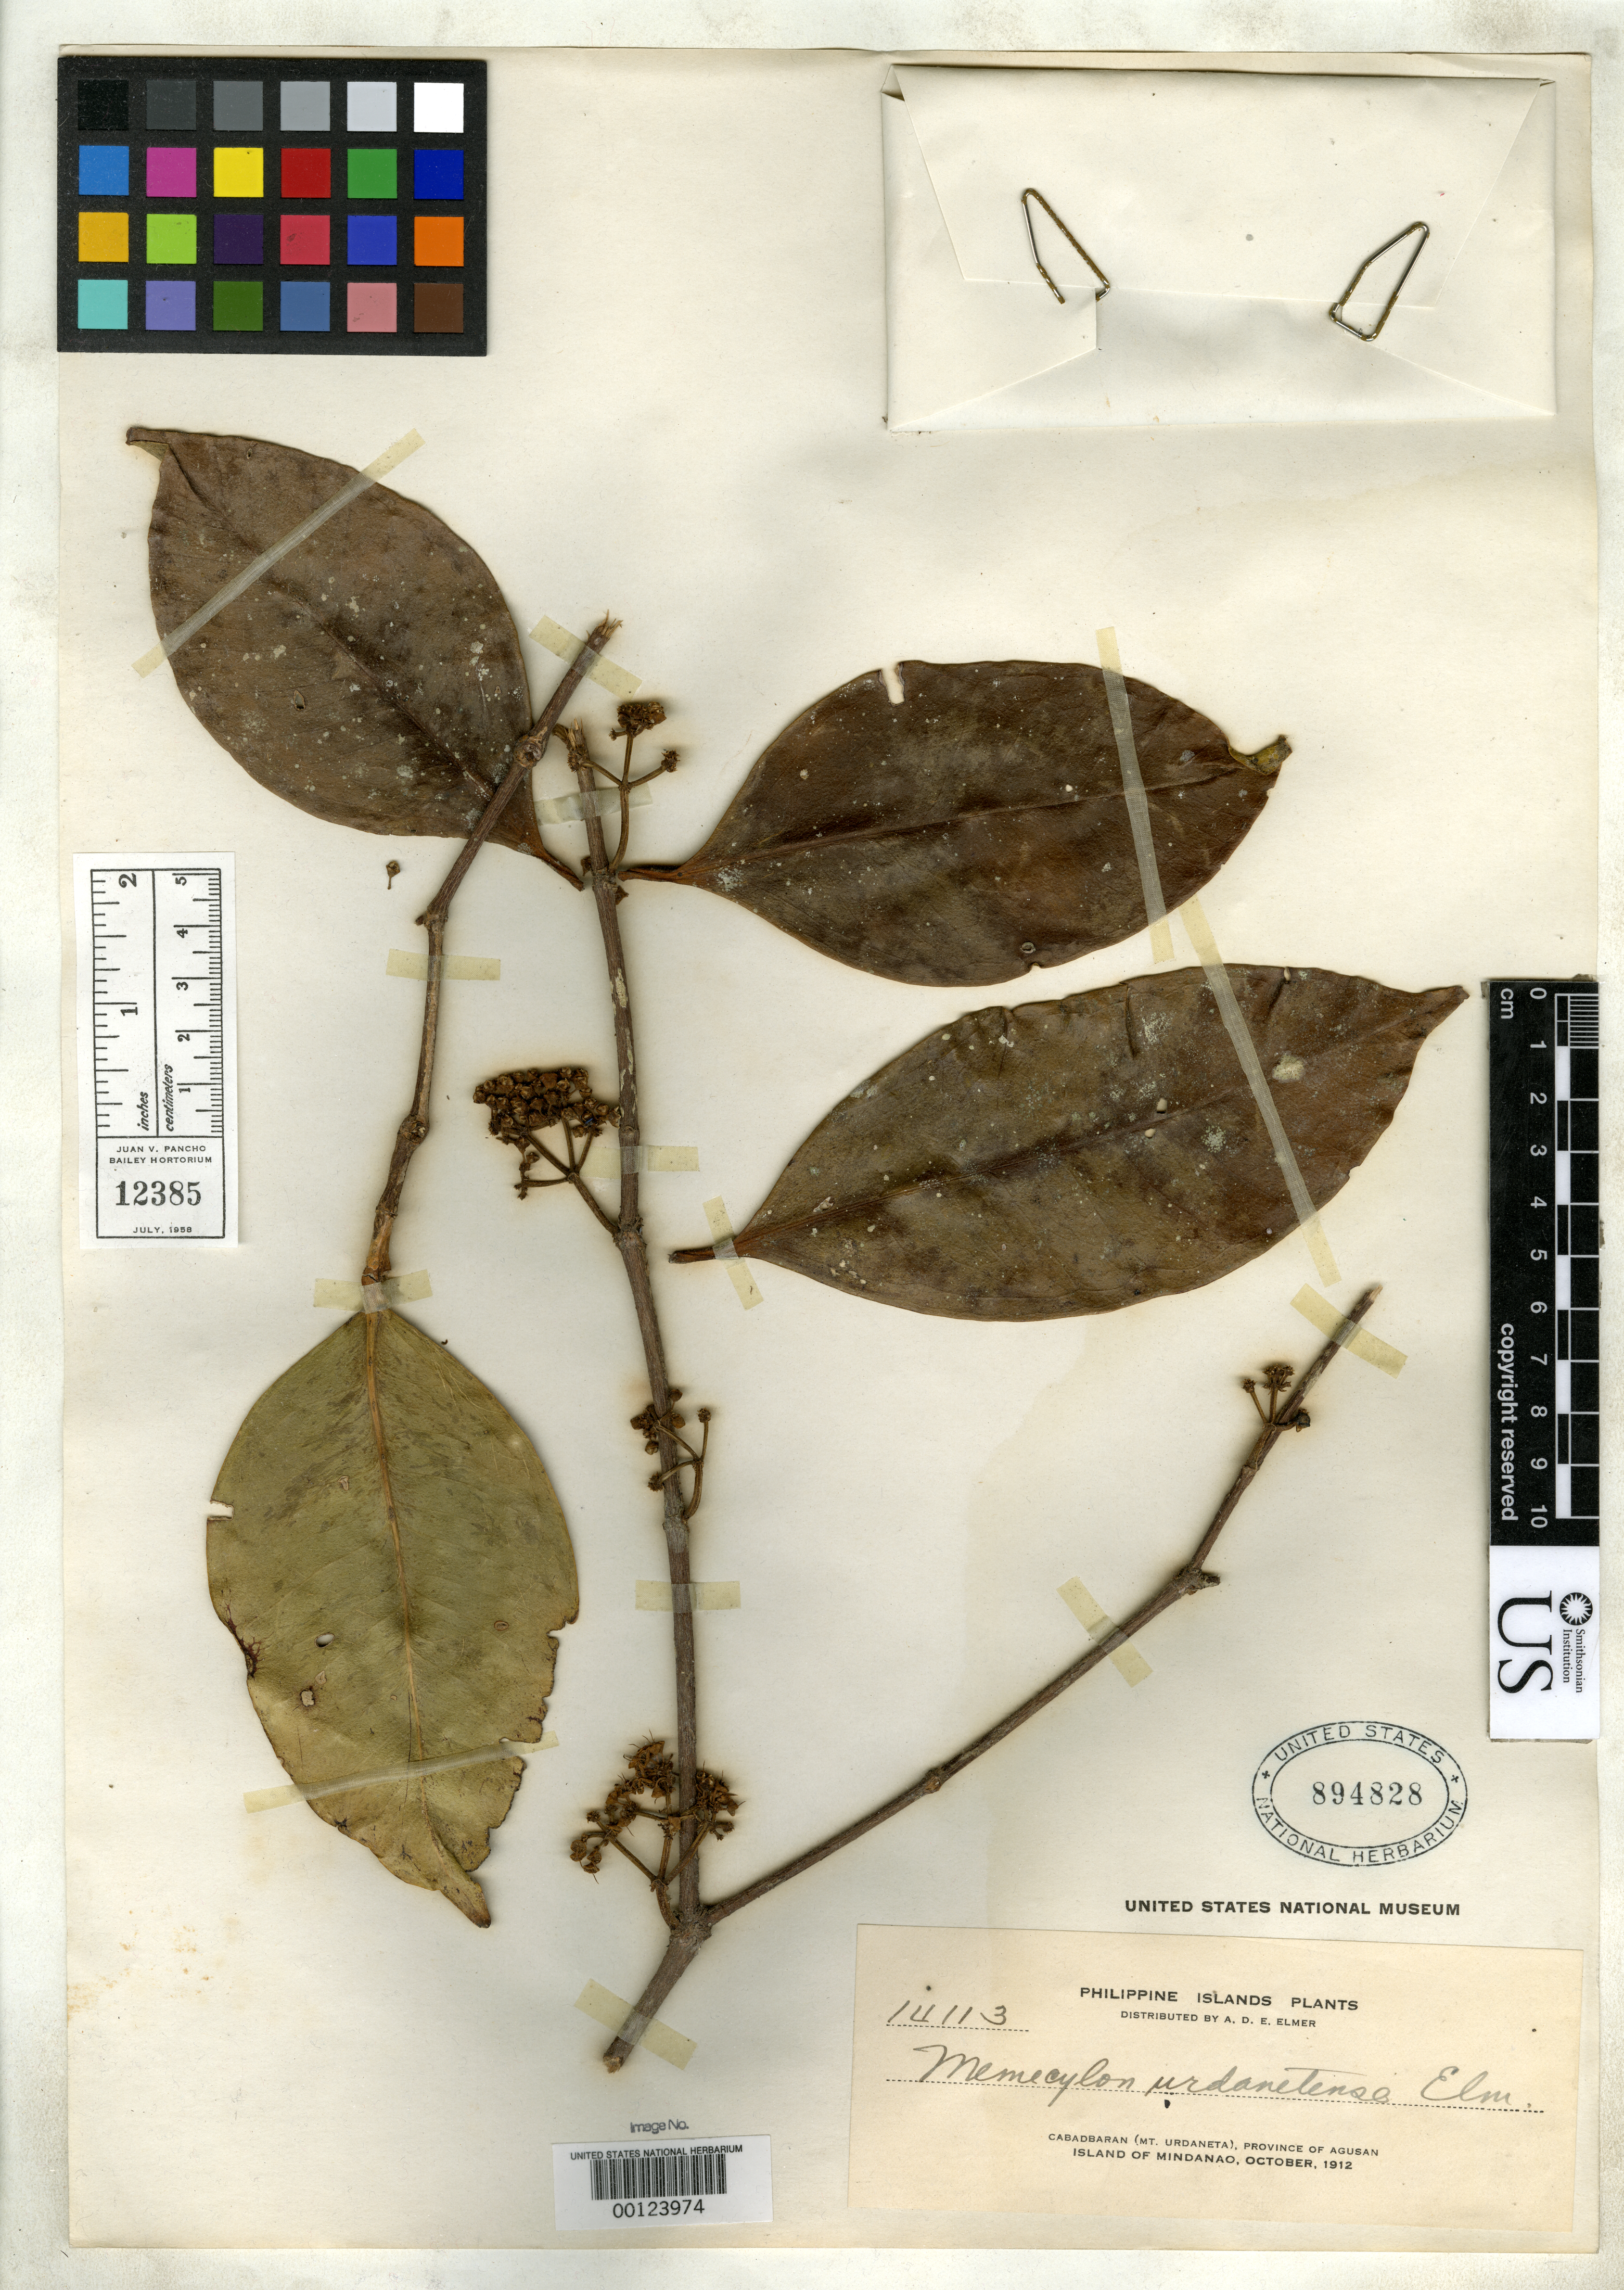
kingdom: Plantae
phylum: Tracheophyta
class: Magnoliopsida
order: Myrtales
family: Melastomataceae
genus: Memecylon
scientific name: Memecylon urdanetense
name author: Elmer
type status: Isotype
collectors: A. D. E. Elmer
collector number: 14113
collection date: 1912-10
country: Philippines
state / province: Caraga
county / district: Agusan del Norte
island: Mindanao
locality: Cabadbaran (Mt. Urdaneta), Province of Agusan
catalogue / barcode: US 894828